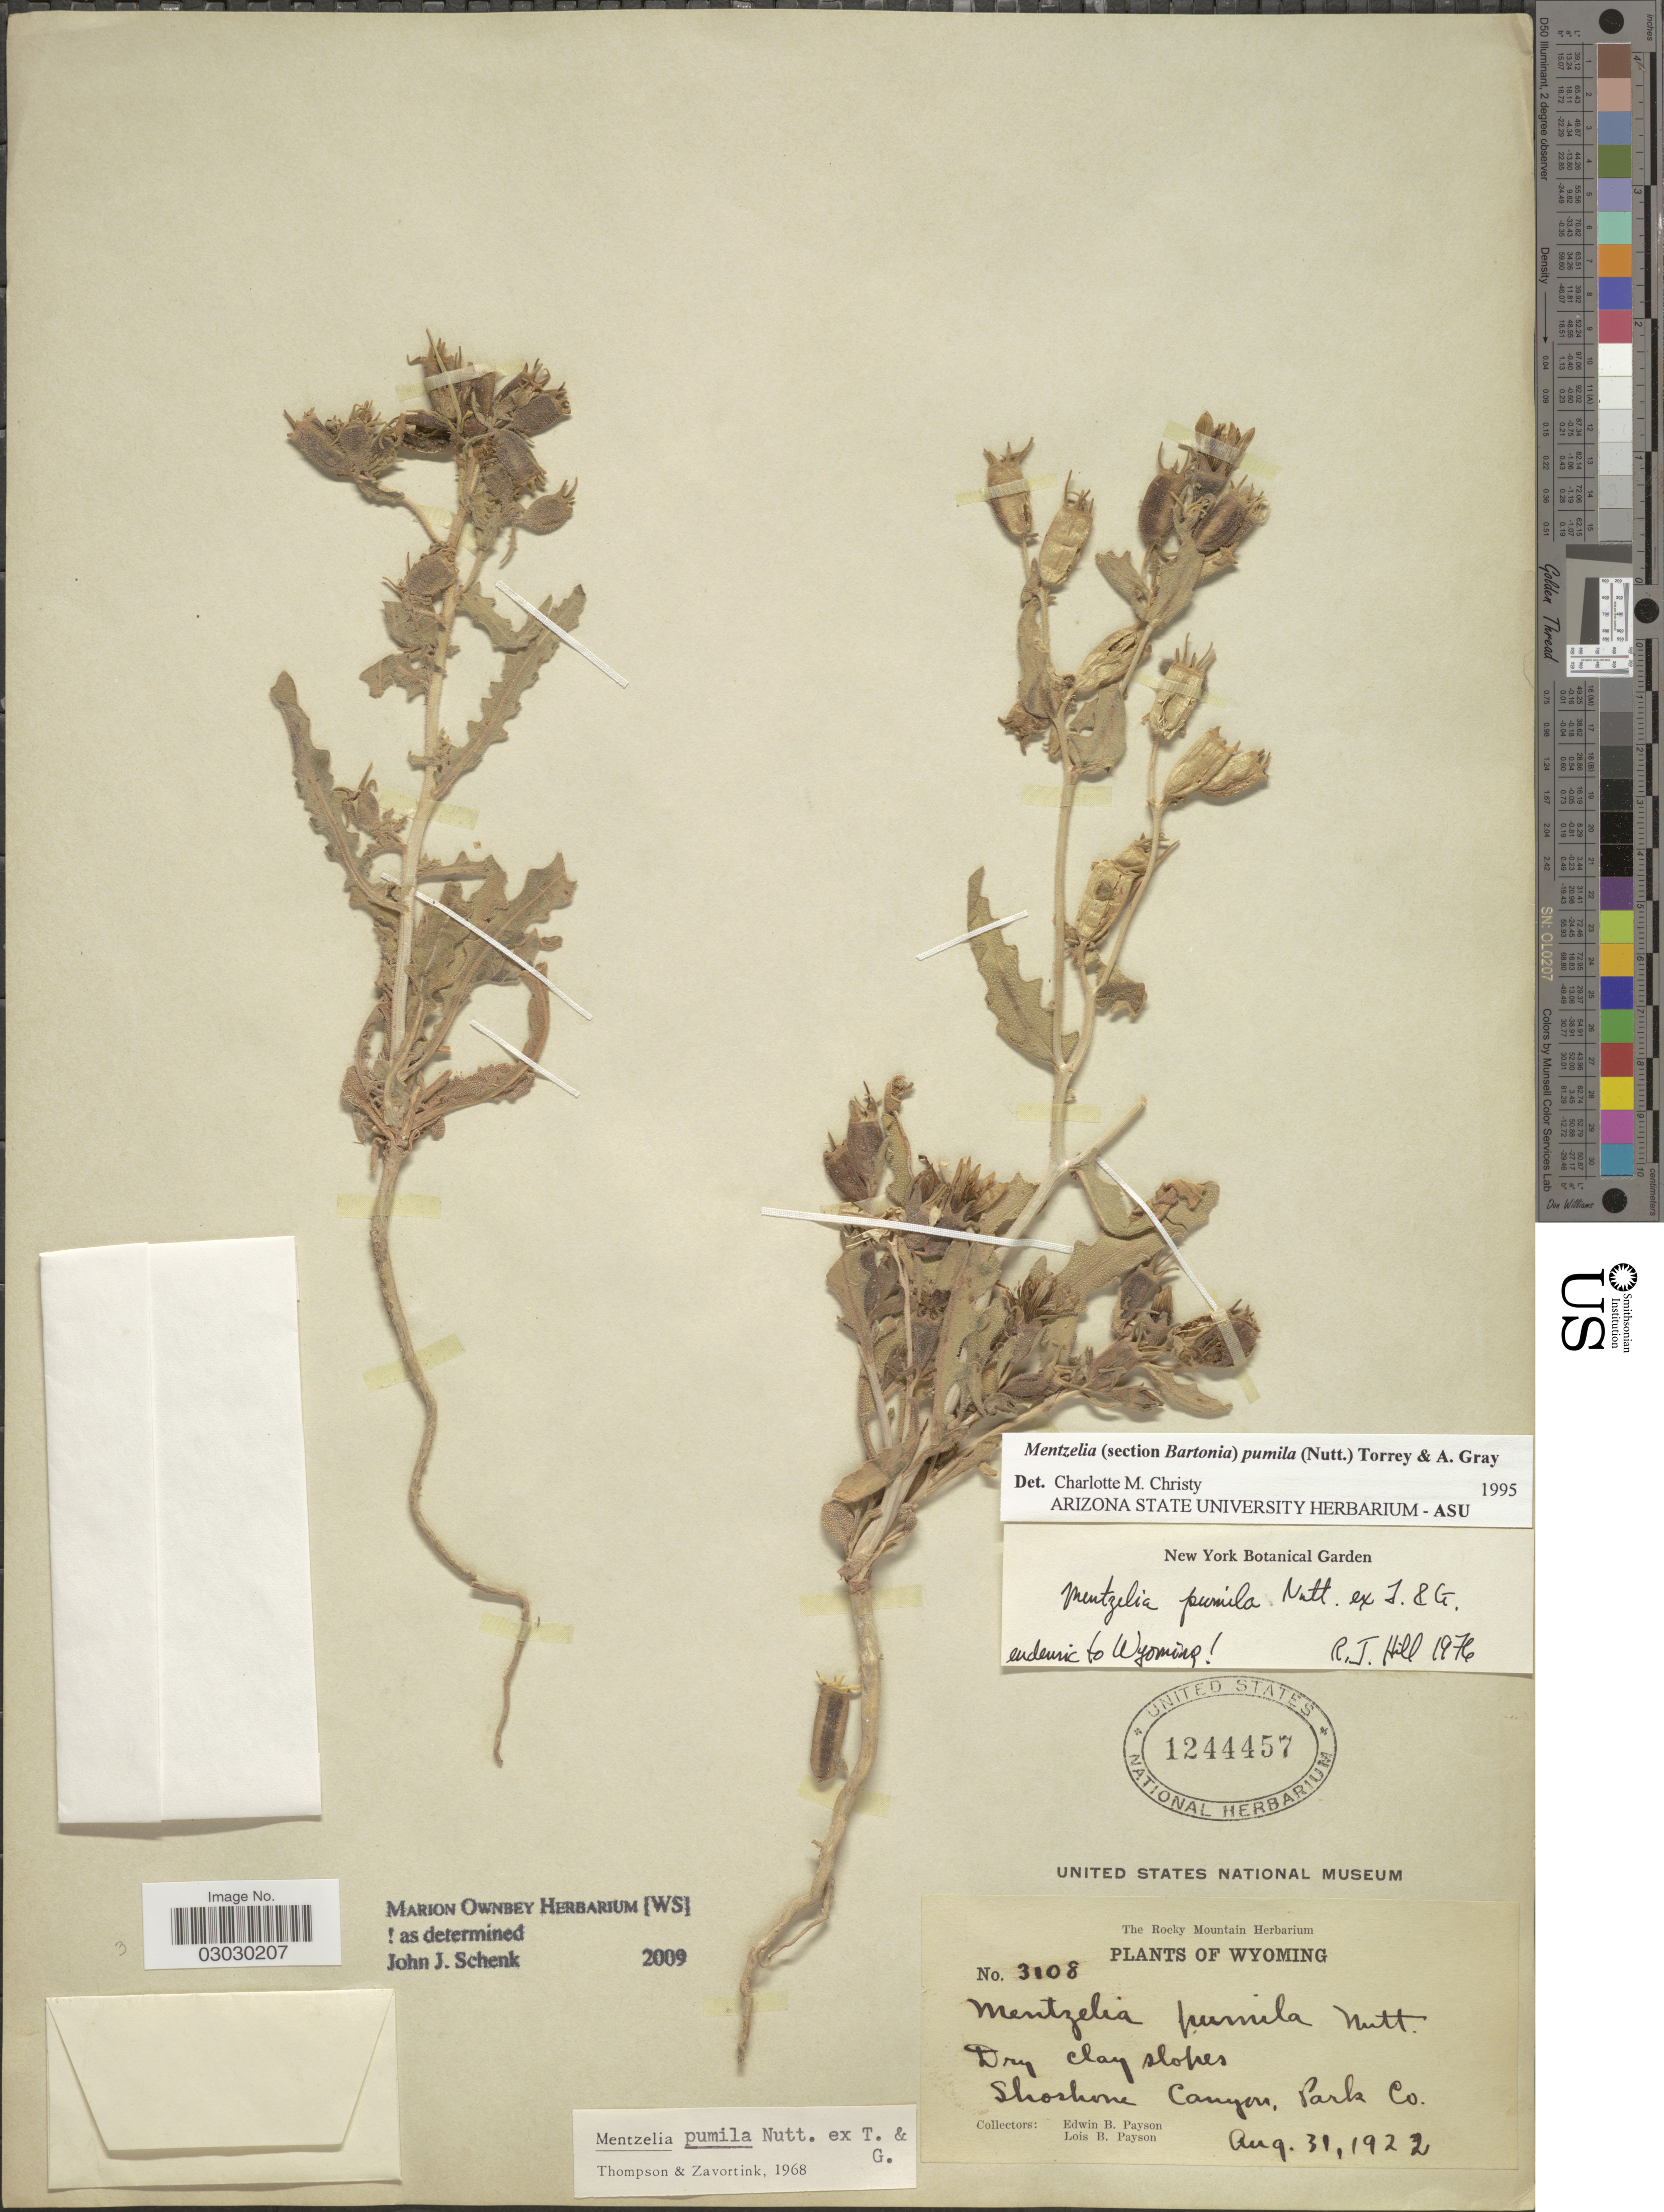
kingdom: Plantae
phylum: Tracheophyta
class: Magnoliopsida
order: Cornales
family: Loasaceae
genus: Mentzelia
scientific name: Mentzelia pumila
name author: Torr. & A. Gray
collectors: E. B. Payson & L. Payson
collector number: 3108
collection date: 1922-08-31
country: United States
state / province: Wyoming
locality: Shoshone Canyon, Park Co.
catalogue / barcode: US 1244457